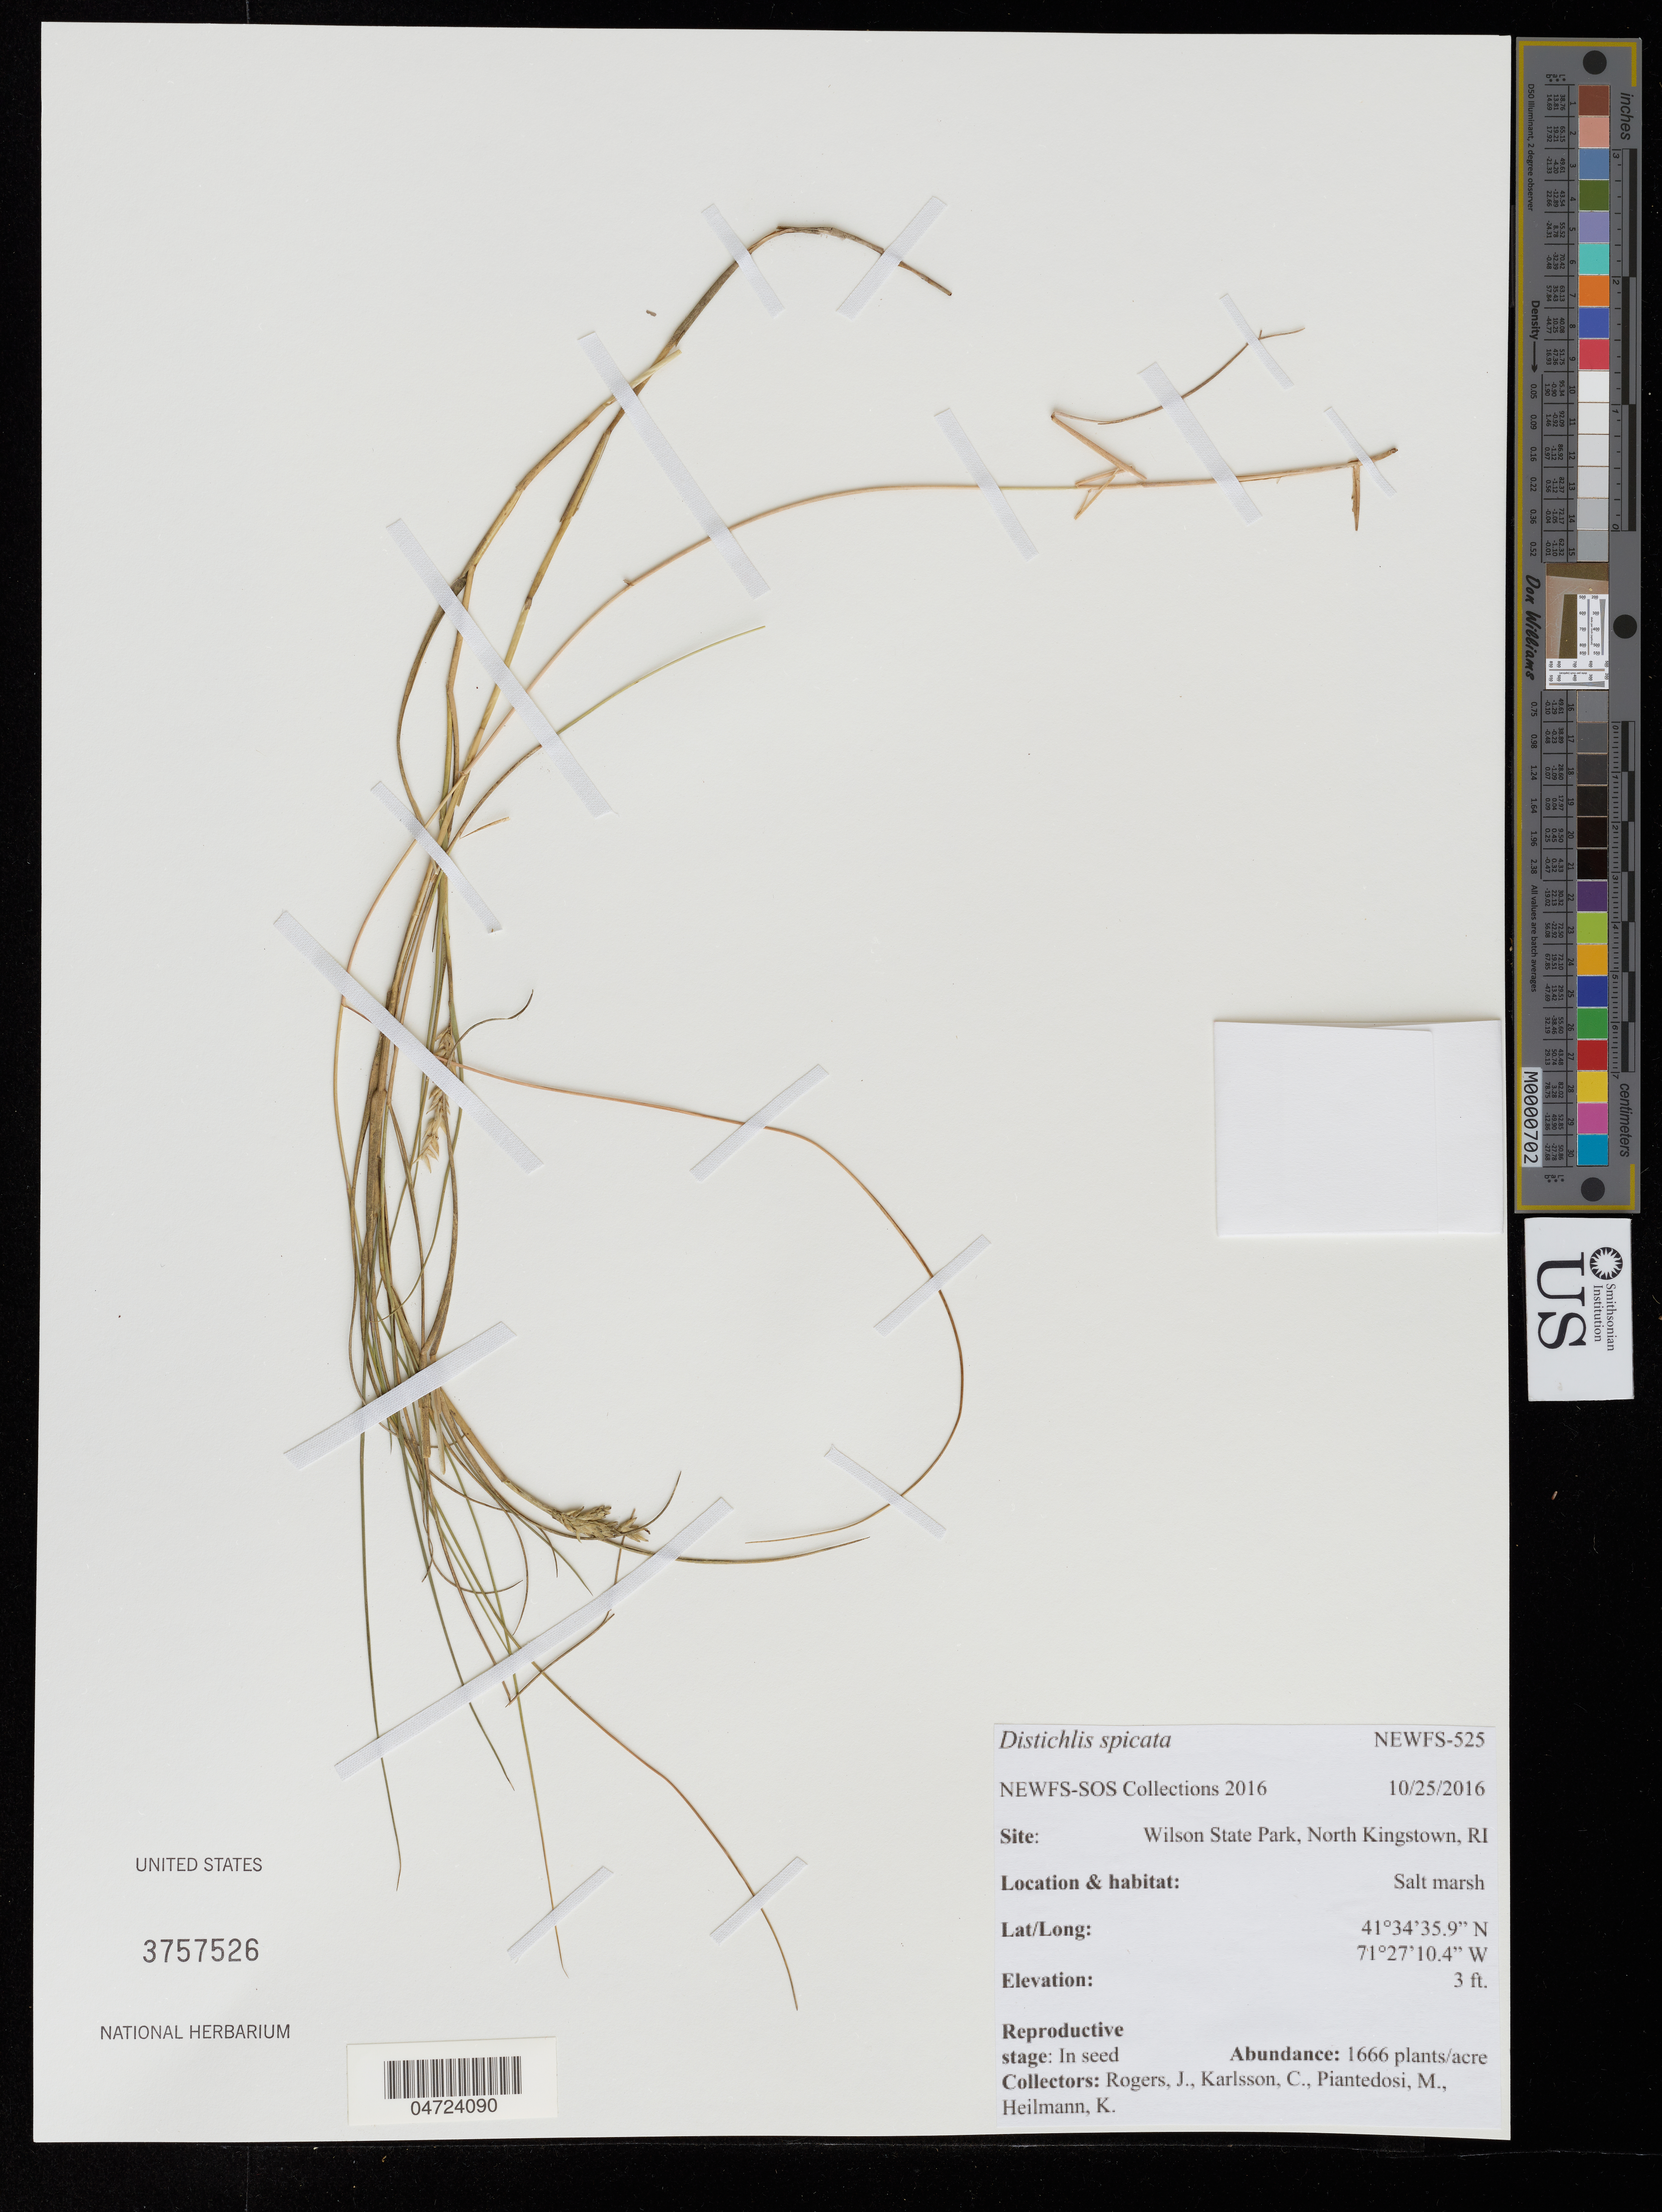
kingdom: Plantae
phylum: Tracheophyta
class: Liliopsida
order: Poales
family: Poaceae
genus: Distichlis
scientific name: Distichlis spicata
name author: (L.) Greene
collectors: J. Rogers, C. Karlsson, M. Piantedosi & K. Heilmann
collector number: NEWFS-525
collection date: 2016-10-25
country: United States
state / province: Rhode Island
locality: Wilson State Park, North Kingstown.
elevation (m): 1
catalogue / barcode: US 3757526